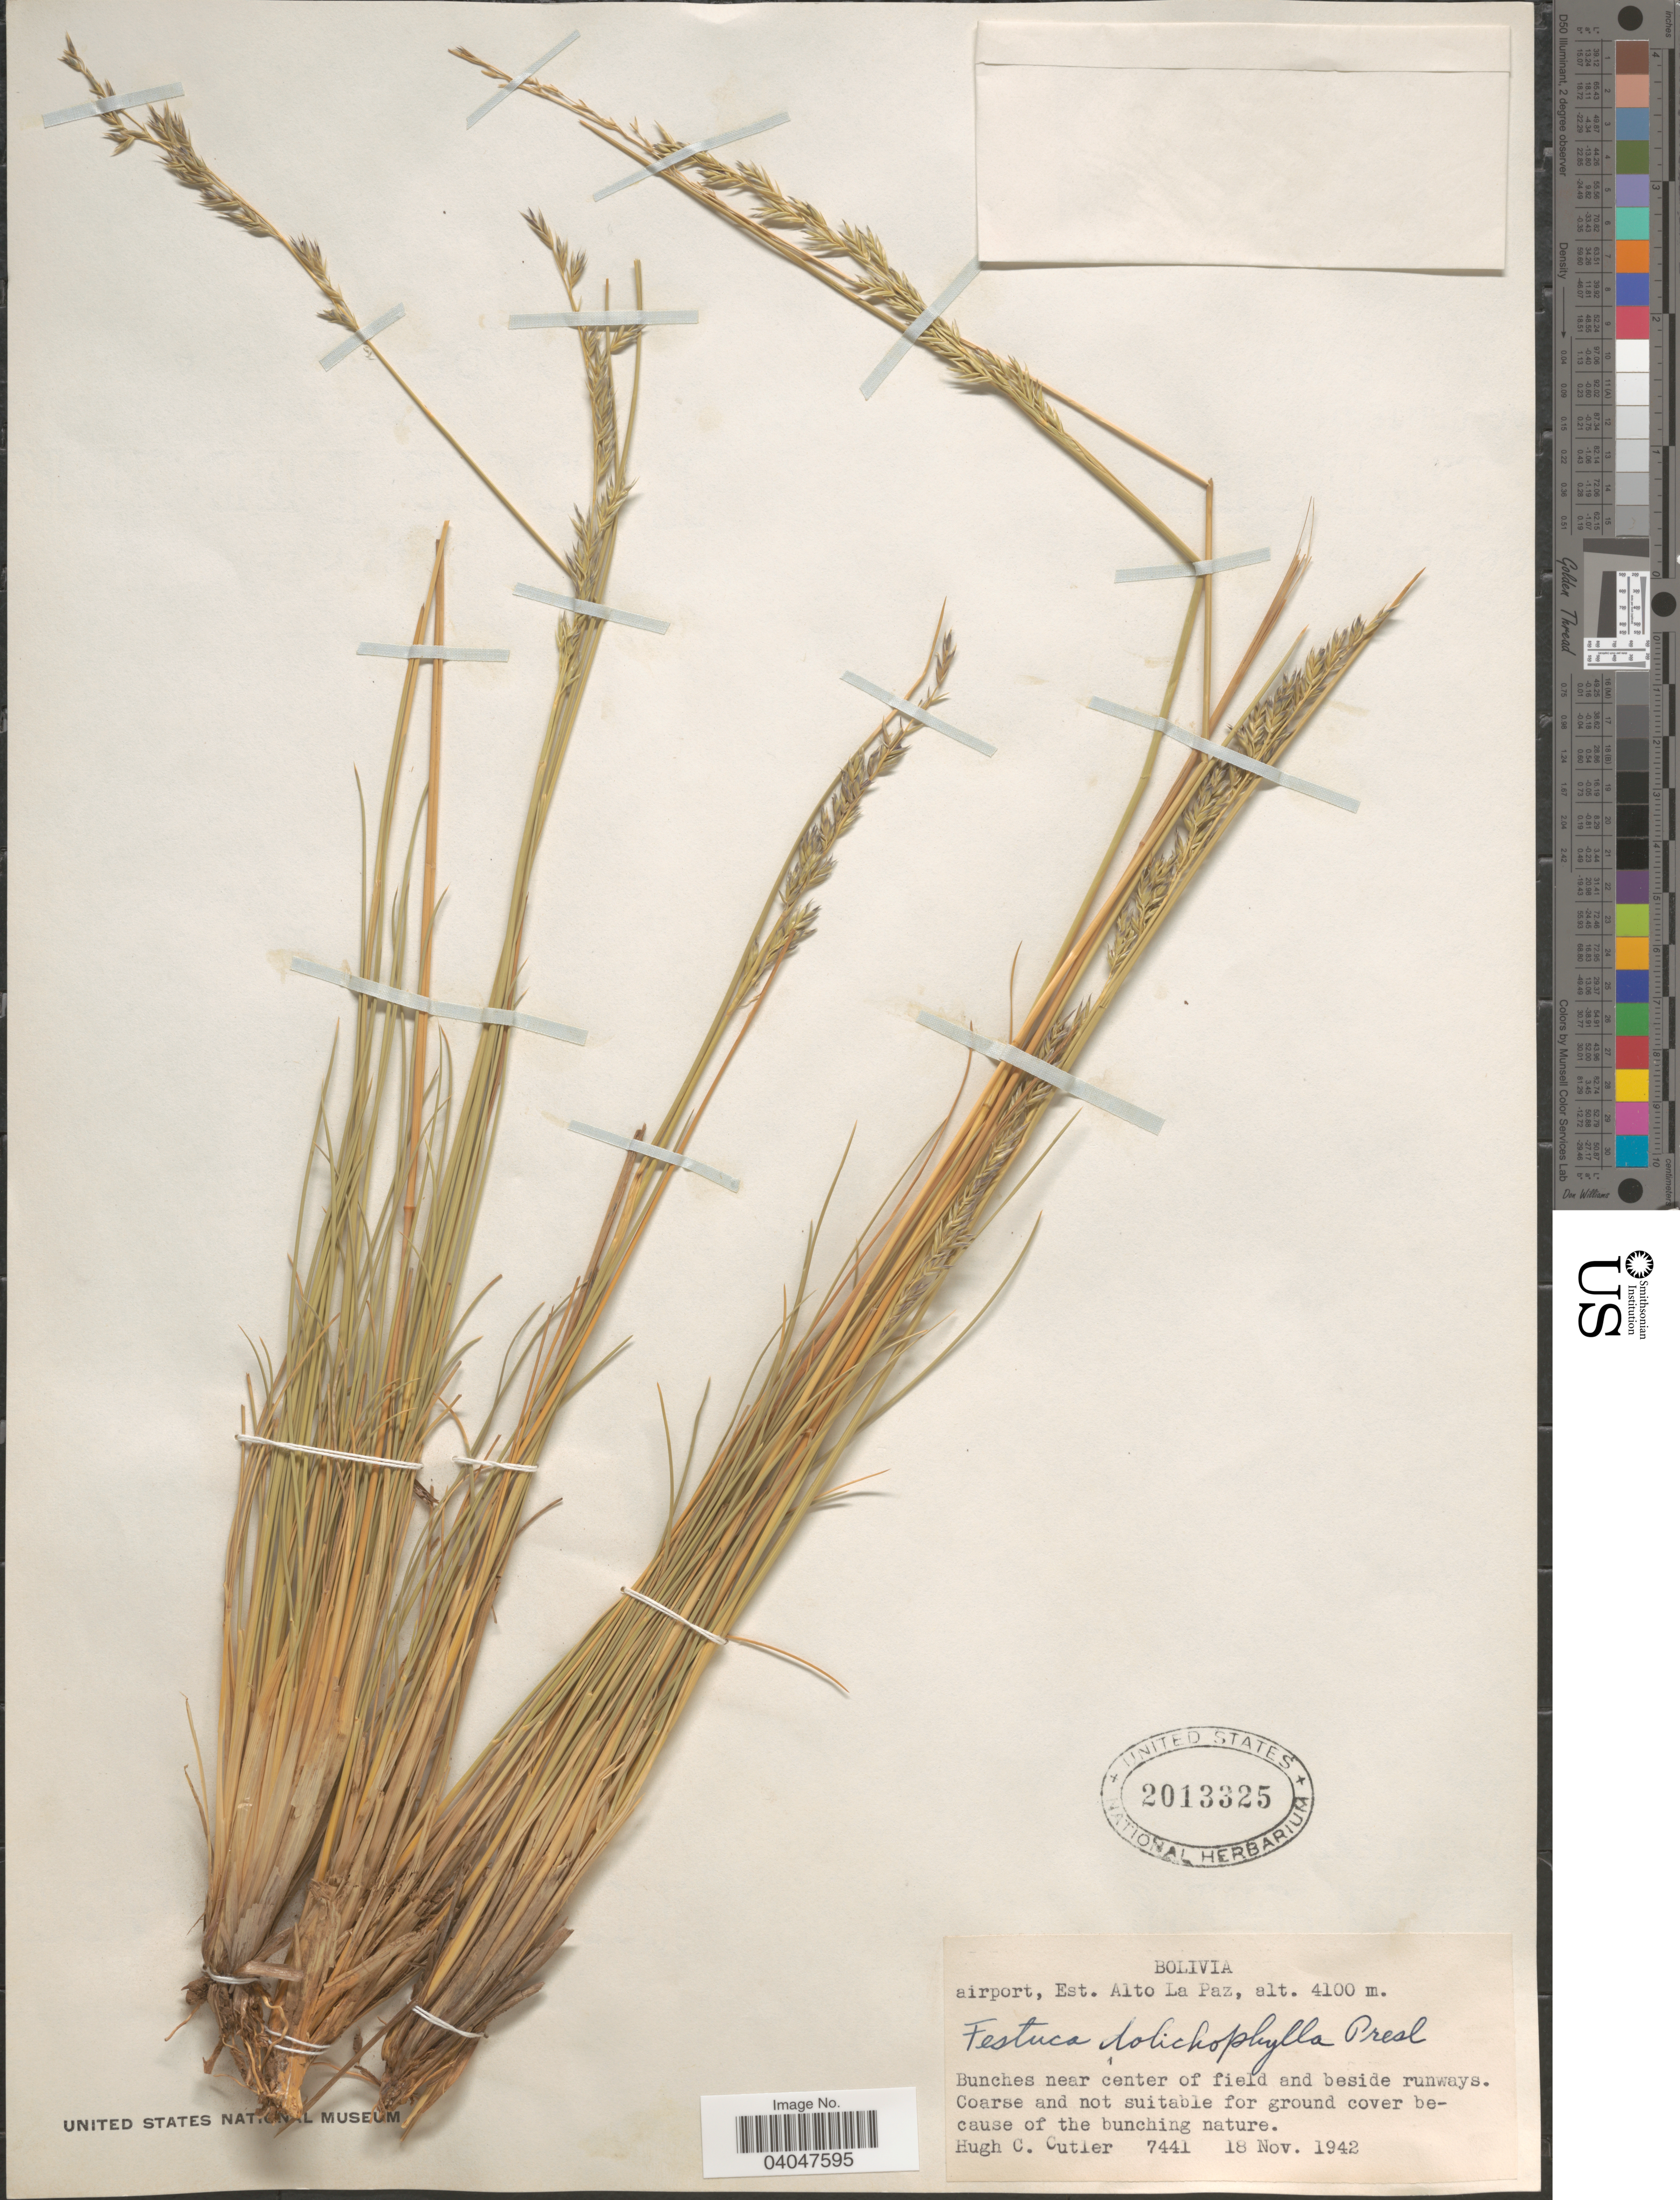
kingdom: Plantae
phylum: Tracheophyta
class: Liliopsida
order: Poales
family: Poaceae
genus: Festuca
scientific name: Festuca dolichophylla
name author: J. Presl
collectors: H. C. Cutler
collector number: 7441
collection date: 1942-11-18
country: Bolivia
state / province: La Paz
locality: Airport, Est. Alto La Paz.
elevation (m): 4100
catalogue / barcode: US 2013325